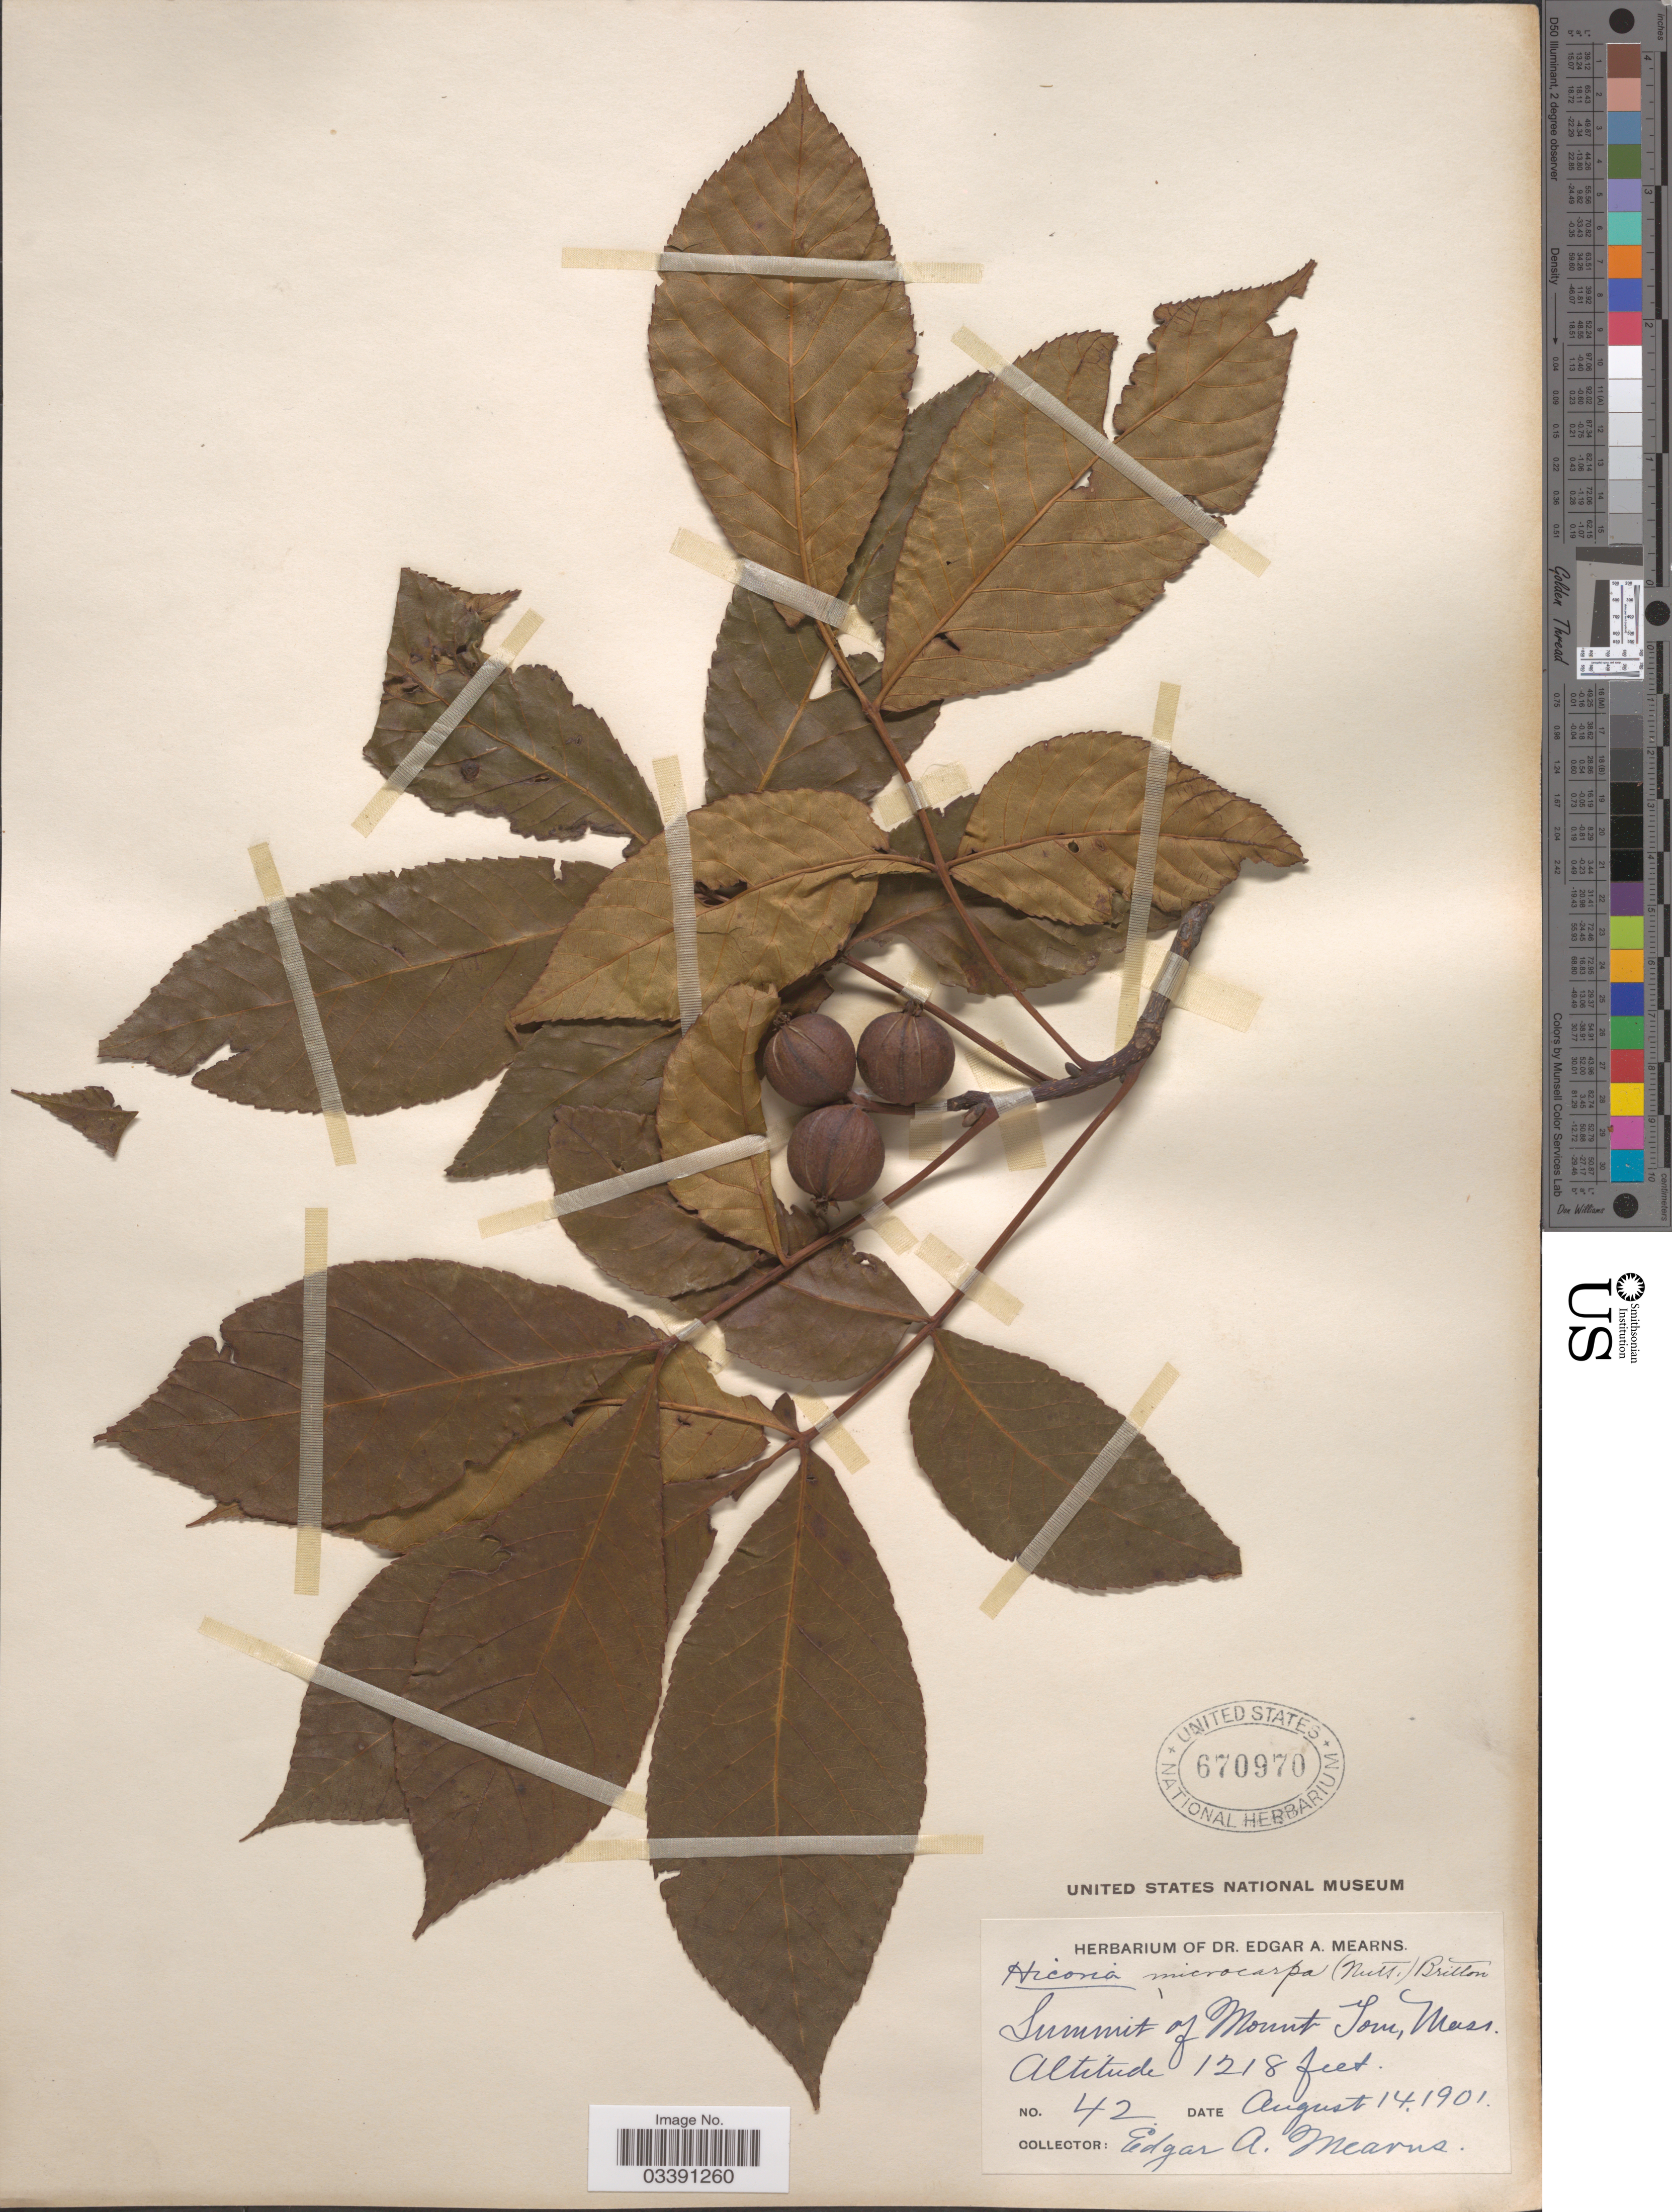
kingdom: Plantae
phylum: Tracheophyta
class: Magnoliopsida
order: Fagales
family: Juglandaceae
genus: Carya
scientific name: Carya cordiformis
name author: (Wangenh.) K. Koch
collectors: E. A. Mearns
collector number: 42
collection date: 1901-08-14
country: United States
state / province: Massachusetts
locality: Summit of Mount Tom.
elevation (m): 371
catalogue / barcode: US 670970